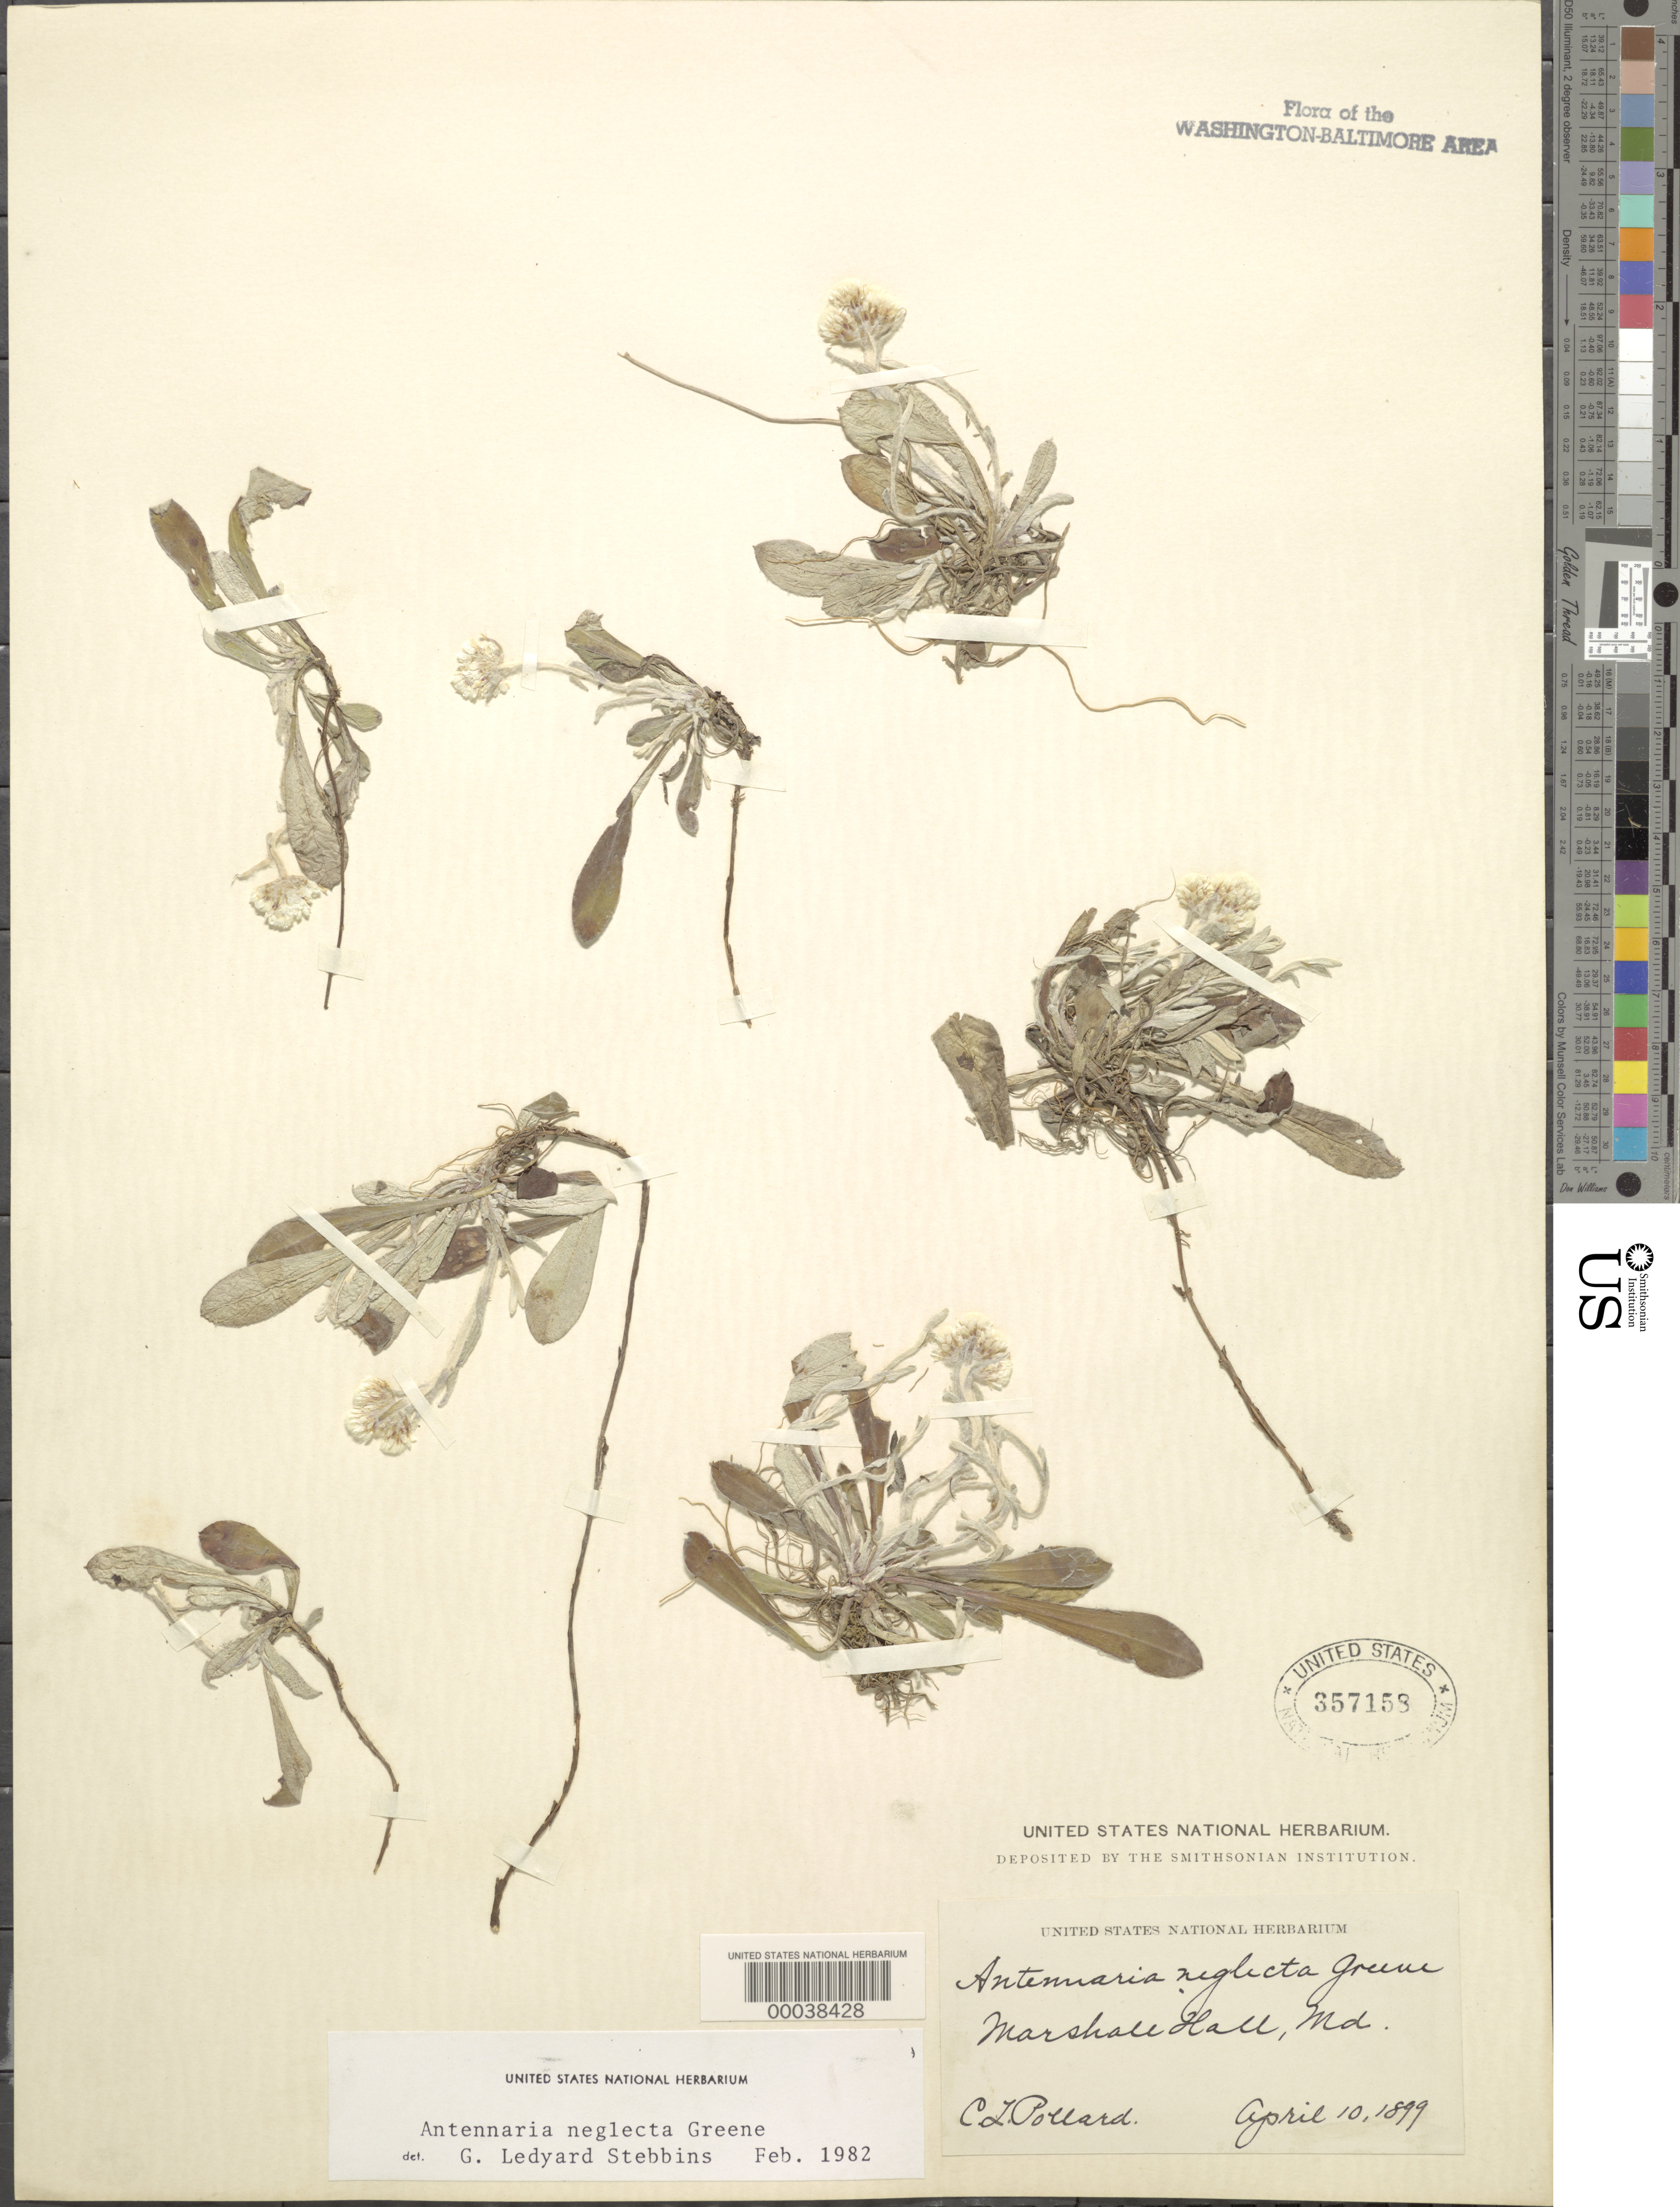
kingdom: Plantae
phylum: Tracheophyta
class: Magnoliopsida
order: Asterales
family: Asteraceae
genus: Antennaria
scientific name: Antennaria neglecta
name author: Greene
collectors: C. L. Pollard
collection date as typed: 10 Apr 1899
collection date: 1899-04-10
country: United States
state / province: Maryland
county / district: Charles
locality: Marshall Hall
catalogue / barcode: US 357158